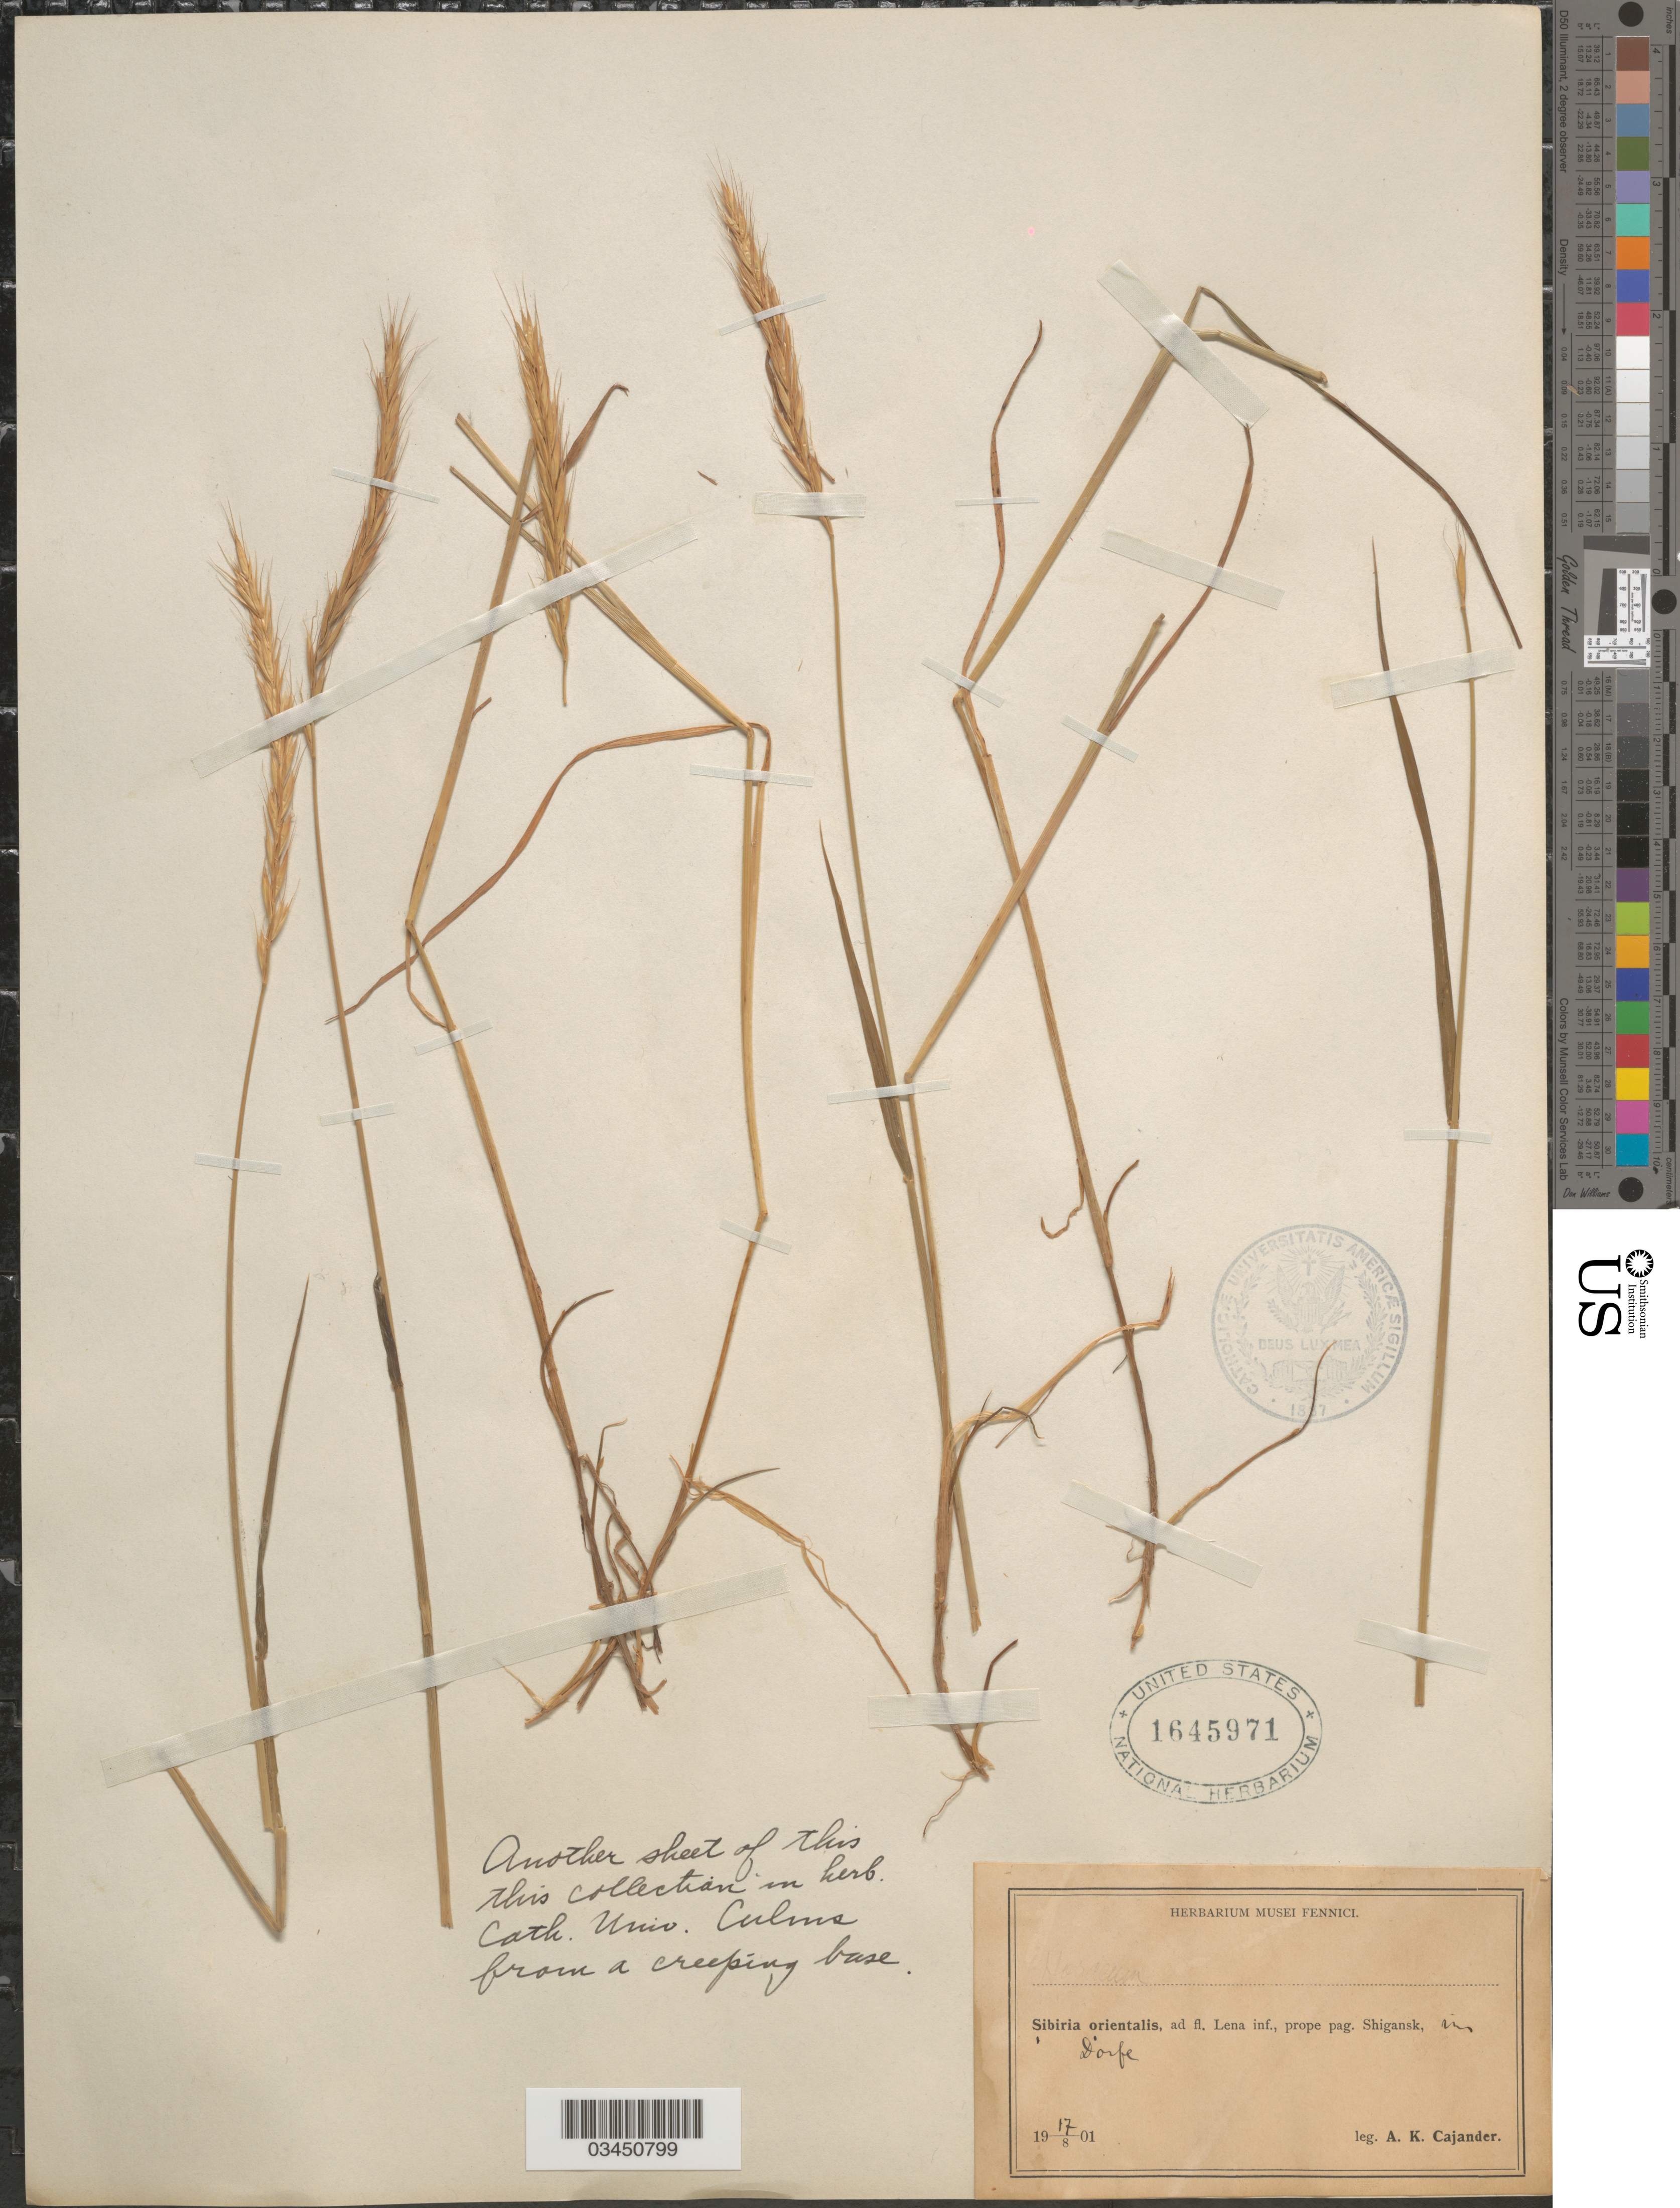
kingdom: Plantae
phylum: Tracheophyta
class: Liliopsida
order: Poales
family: Poaceae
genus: Elymus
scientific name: Elymus sibiricus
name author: L.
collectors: A. Cajander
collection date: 1901-08-17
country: Russian Federation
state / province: Sakha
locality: Sibiria orientalis, ad fl. Lena inf., prope pag. Shigansk, in Dorfe.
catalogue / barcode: US 1645971